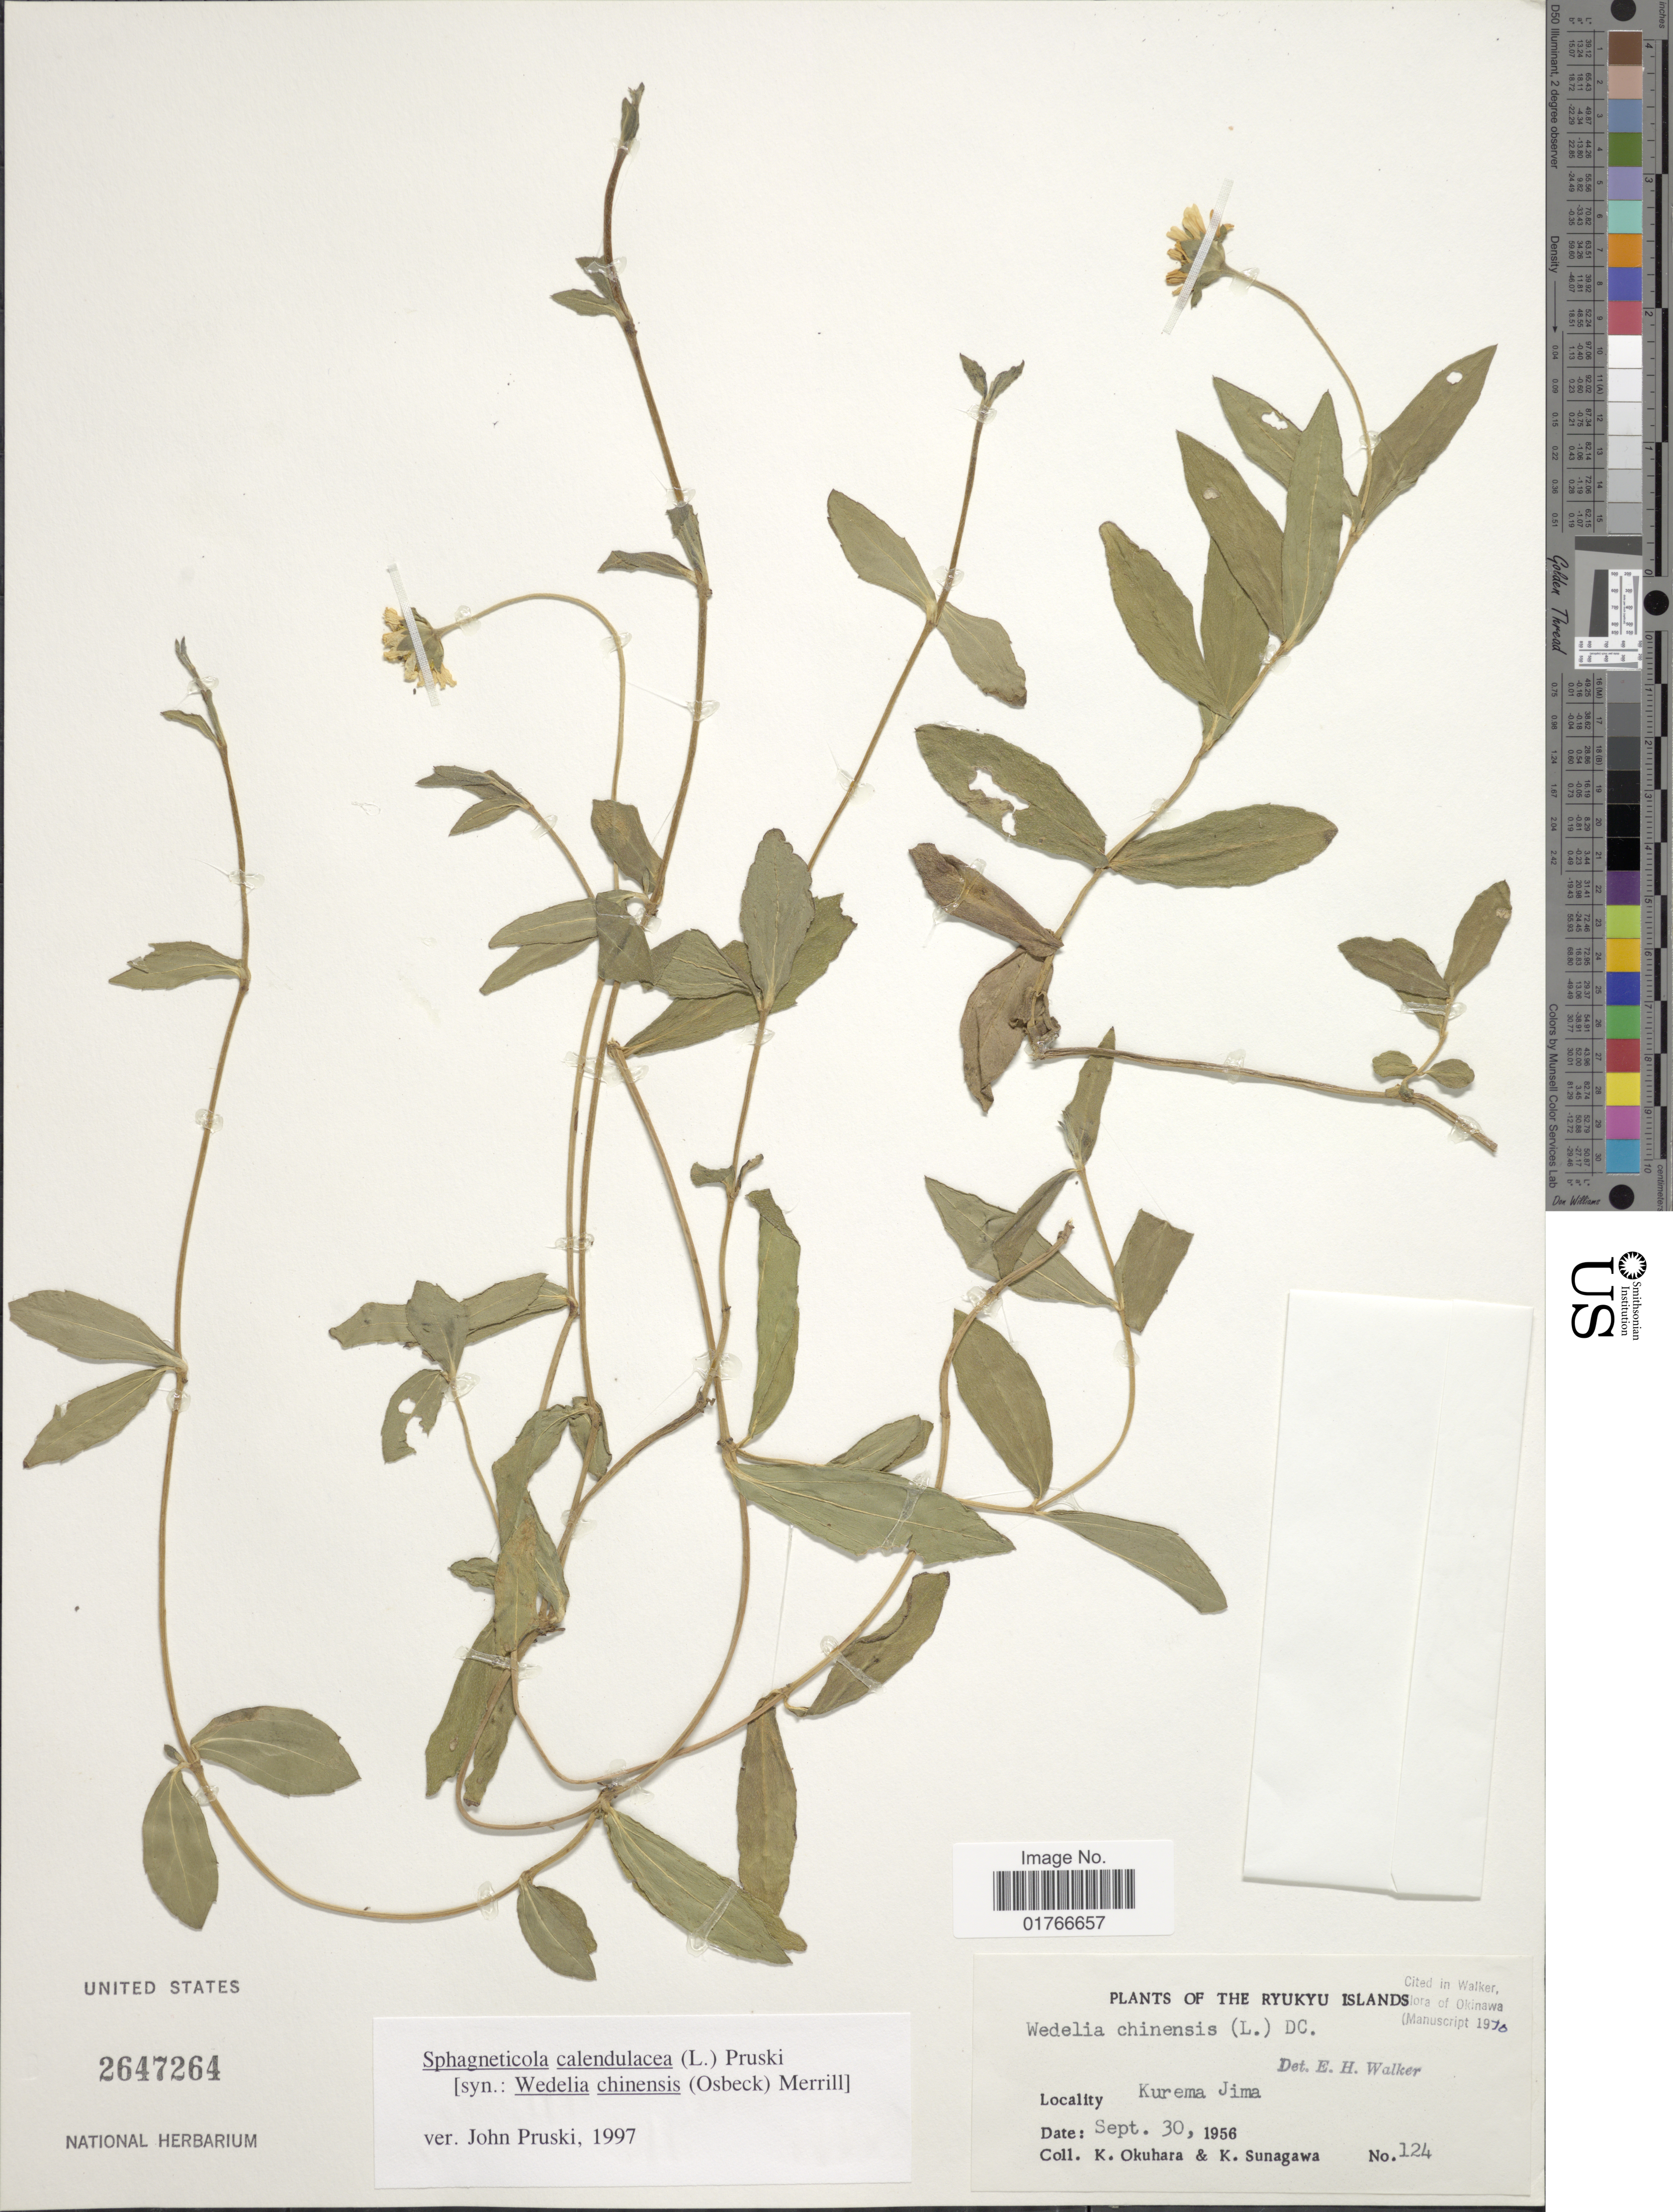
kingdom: Plantae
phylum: Tracheophyta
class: Magnoliopsida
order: Asterales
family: Asteraceae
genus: Sphagneticola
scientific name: Sphagneticola calendulacea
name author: (L.) Pruski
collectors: K. Okuhara & K. Sunagawa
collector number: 124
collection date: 1956-09-30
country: Japan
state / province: Okinawa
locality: Ryukyu Islands, Kurema Jima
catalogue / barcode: US 2647264